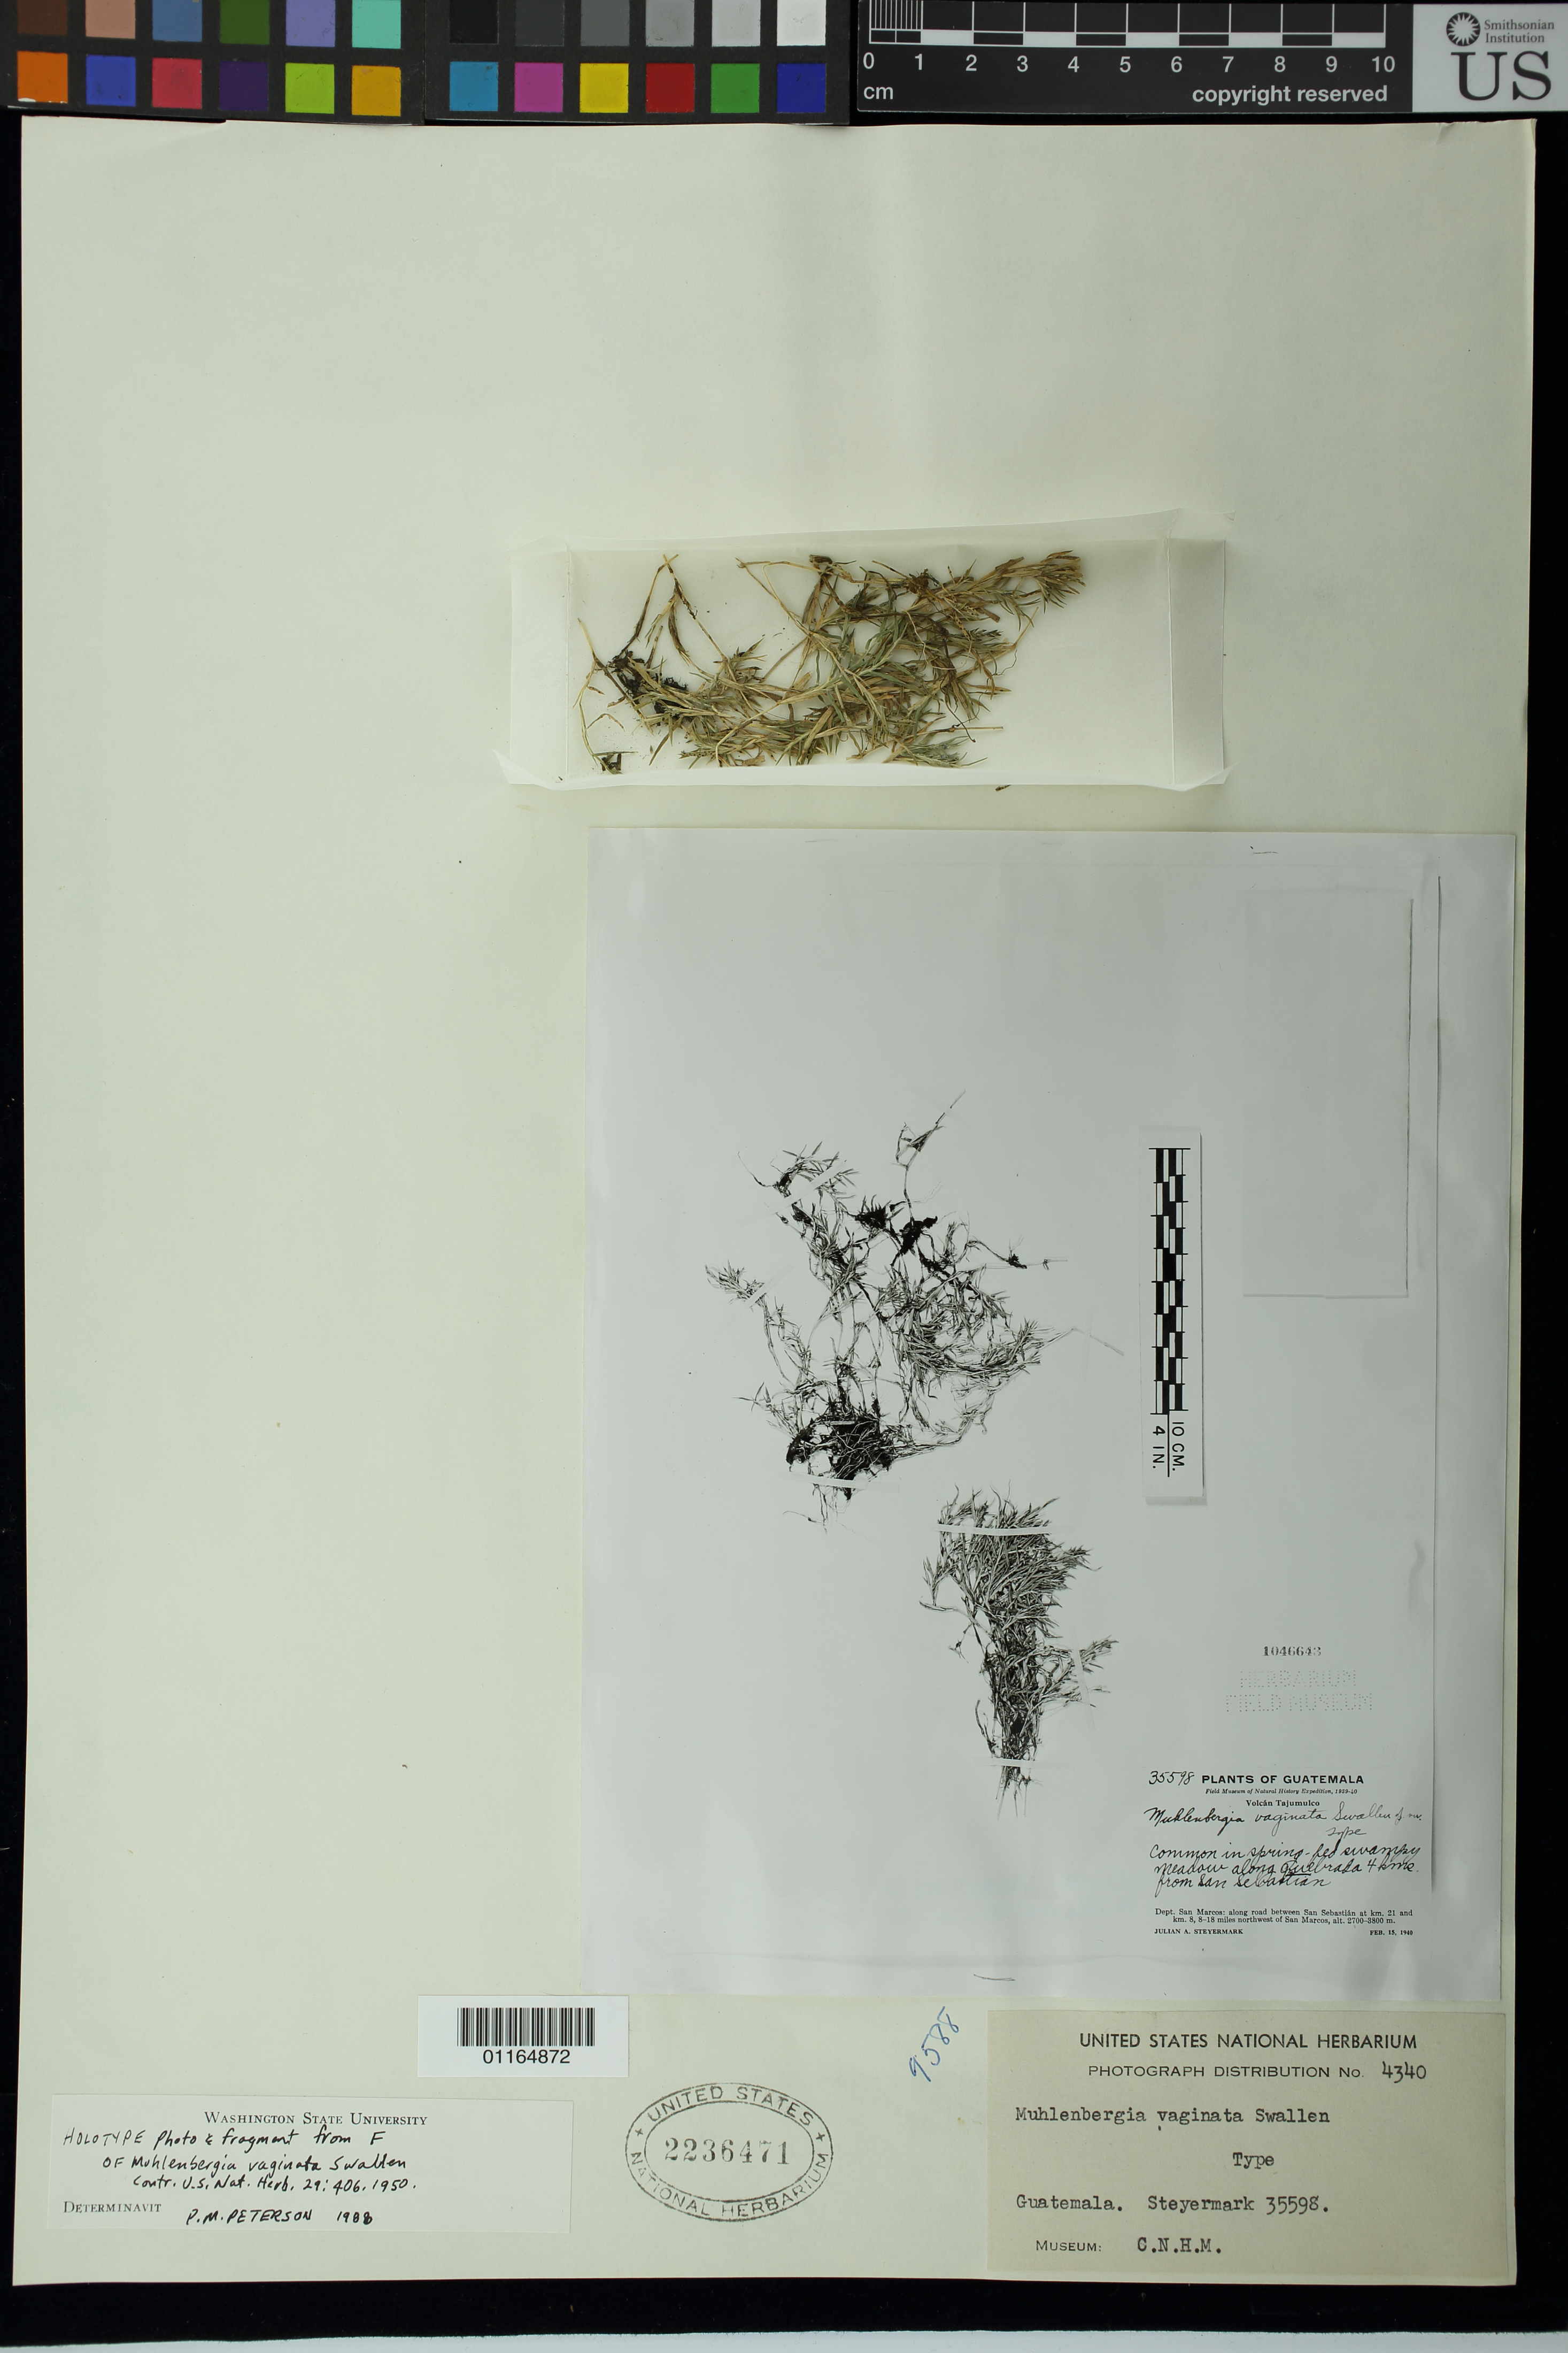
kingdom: Plantae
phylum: Tracheophyta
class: Liliopsida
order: Poales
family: Poaceae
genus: Muhlenbergia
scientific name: Muhlenbergia vaginata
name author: Swallen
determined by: Peterson, Paul M., (BOT), Smithsonian Institution - National Museum of Natural History (UNITED STATES)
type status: Isotype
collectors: J. Steyermark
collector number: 35598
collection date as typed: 15 Feb 1940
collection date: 1940-02-15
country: Guatemala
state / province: San Marcos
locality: Dept. San Marcos: along road between San Sebastián at km. 21 and km. 8, 8-18 miles northwest of San Marcos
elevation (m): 2700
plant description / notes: Photograph and fragmentary material of (holo) type specimen ex herb. Field Museum.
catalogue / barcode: US 2236471